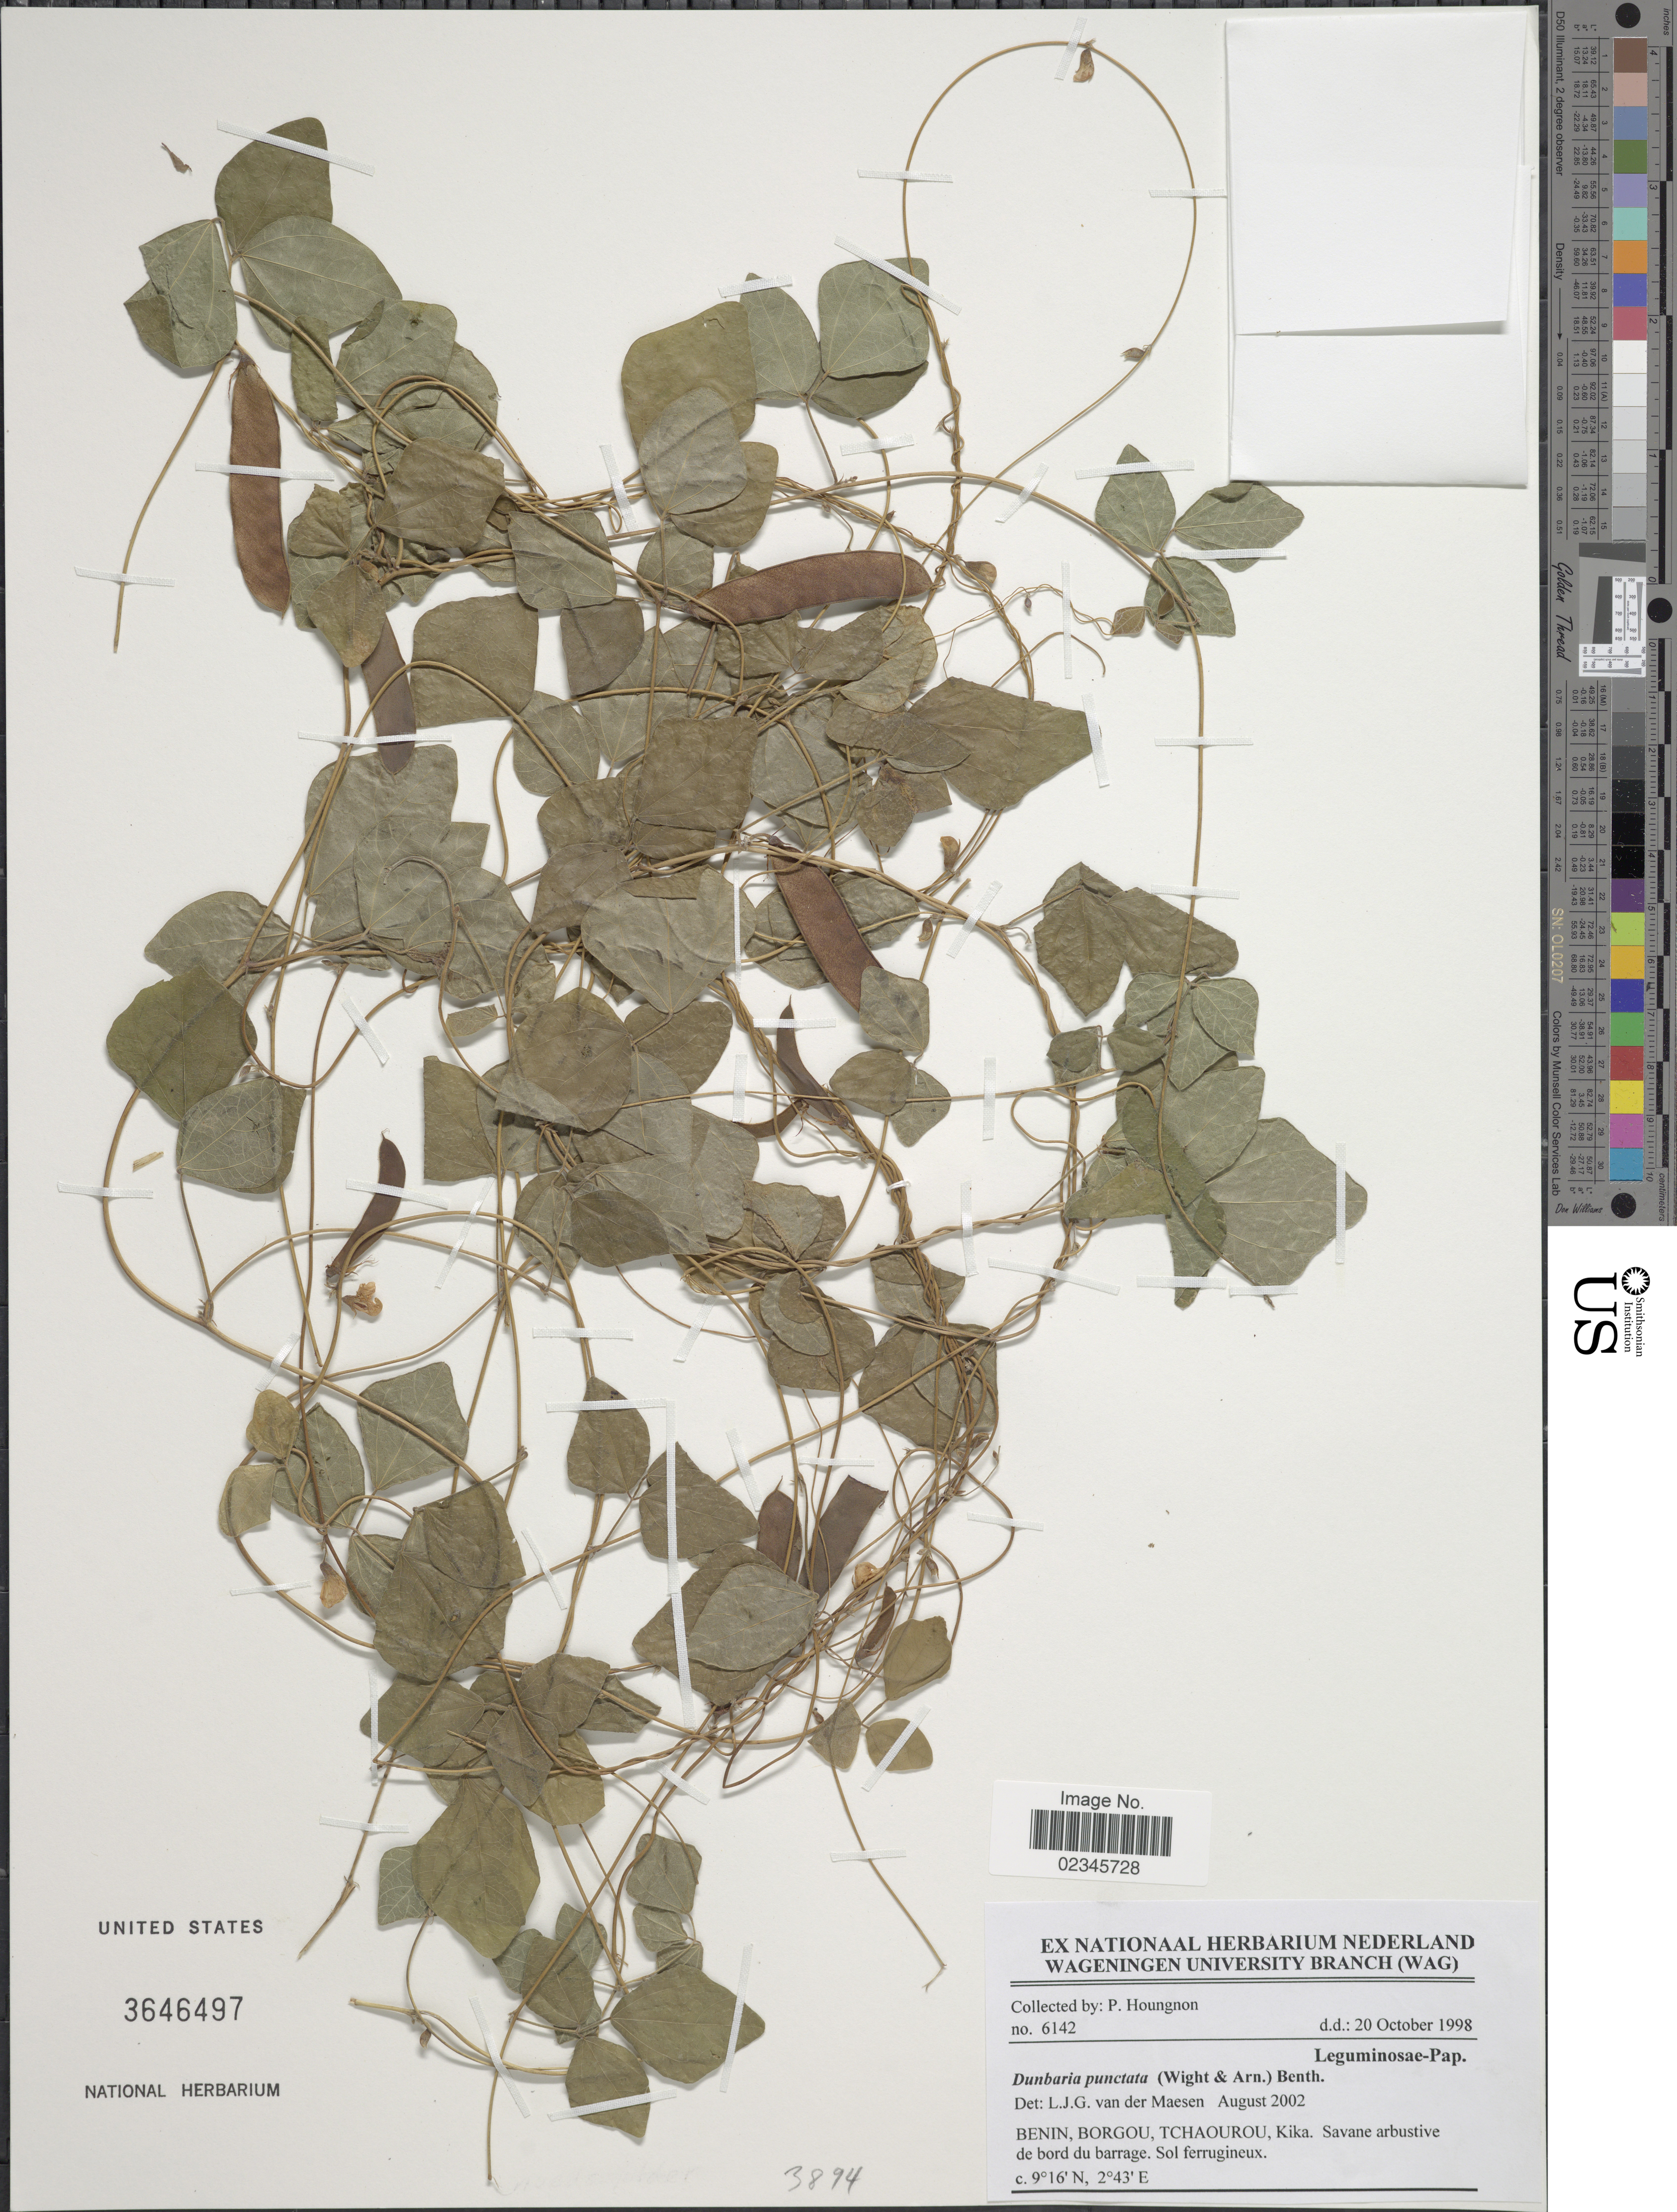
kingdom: Plantae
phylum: Tracheophyta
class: Magnoliopsida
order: Fabales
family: Fabaceae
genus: Dunbaria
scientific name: Dunbaria punctata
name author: (Wight & Arn.) Benth.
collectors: P. Houngnon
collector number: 6142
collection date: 1998-10-20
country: Benin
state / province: Borgou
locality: Tchaourou, Kika, savan arbustiva de bord de barrage.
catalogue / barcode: US 3646497